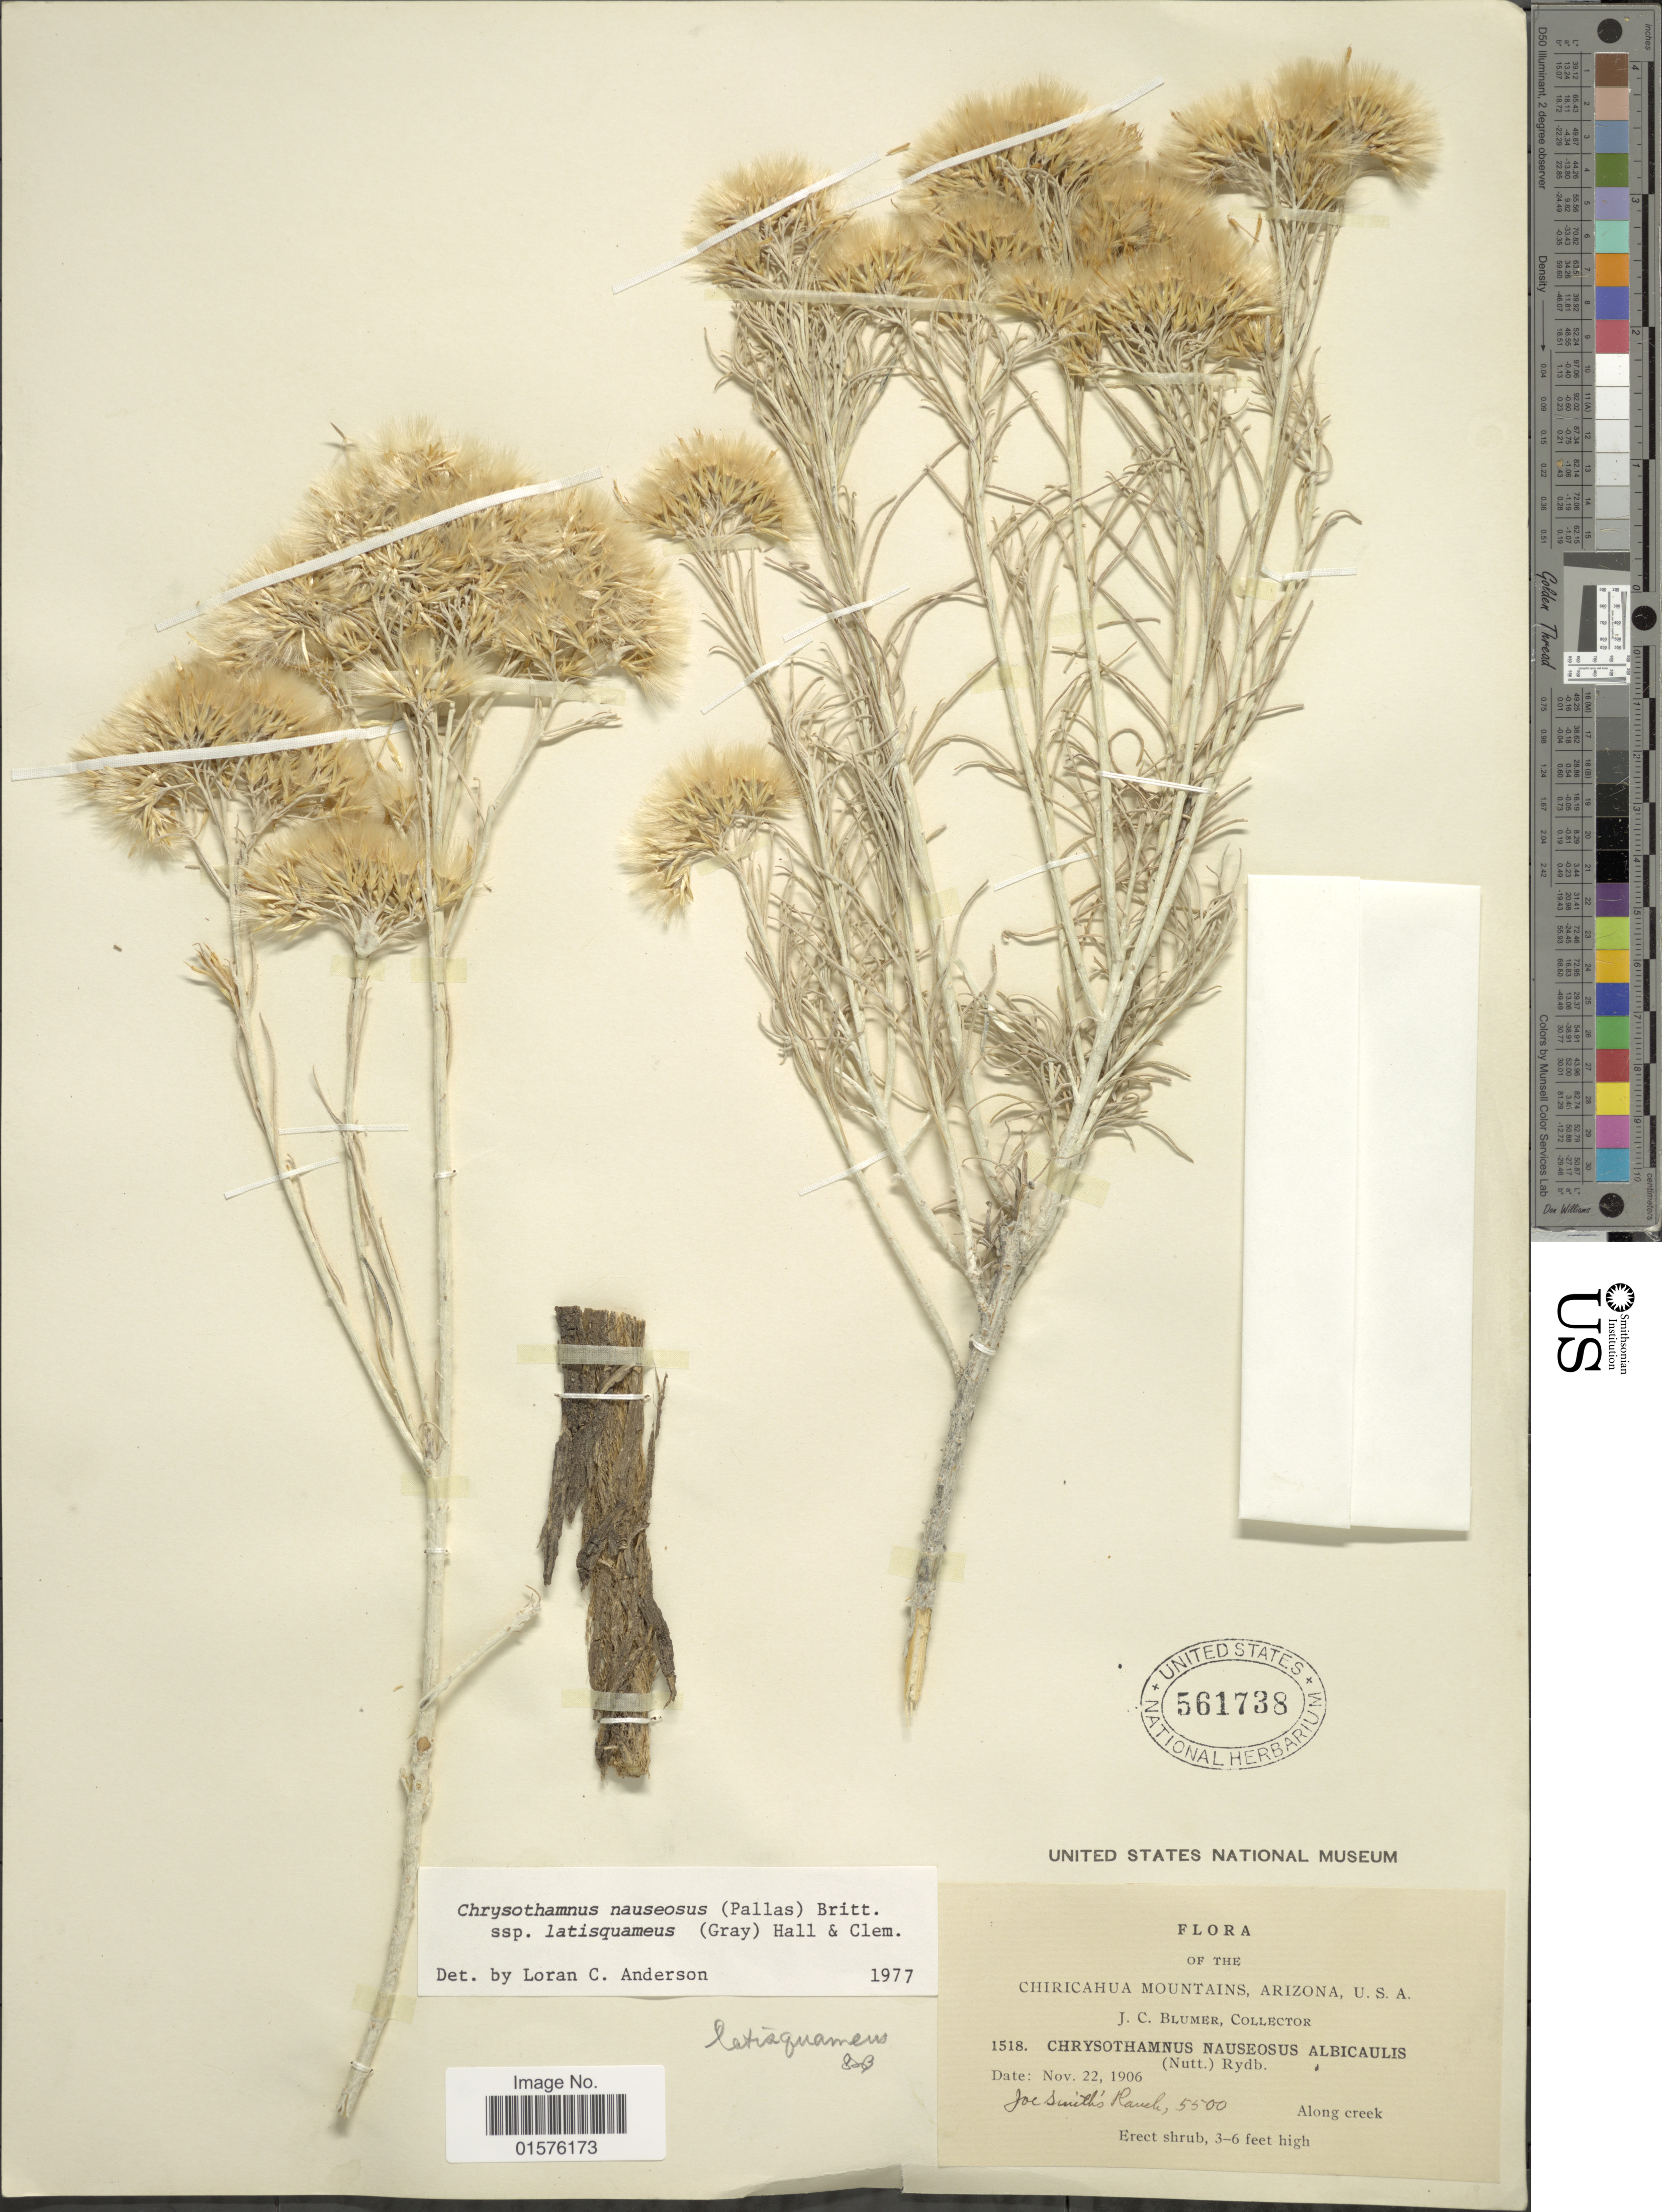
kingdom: Plantae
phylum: Tracheophyta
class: Magnoliopsida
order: Asterales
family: Asteraceae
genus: Ericameria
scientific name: Ericameria nauseosa var. latisquamea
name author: (A. Gray) G.L. Nesom & G.I. Baird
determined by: Urbatsch, Lowell E., Curator (LSU), Louisiana State University (UNITED STATES)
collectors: J. C. Blumer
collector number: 1518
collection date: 1906-11-22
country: United States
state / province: Arizona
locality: Chiricahua Mountains, along creek. Joe smith's Ranch.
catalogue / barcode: US 561738